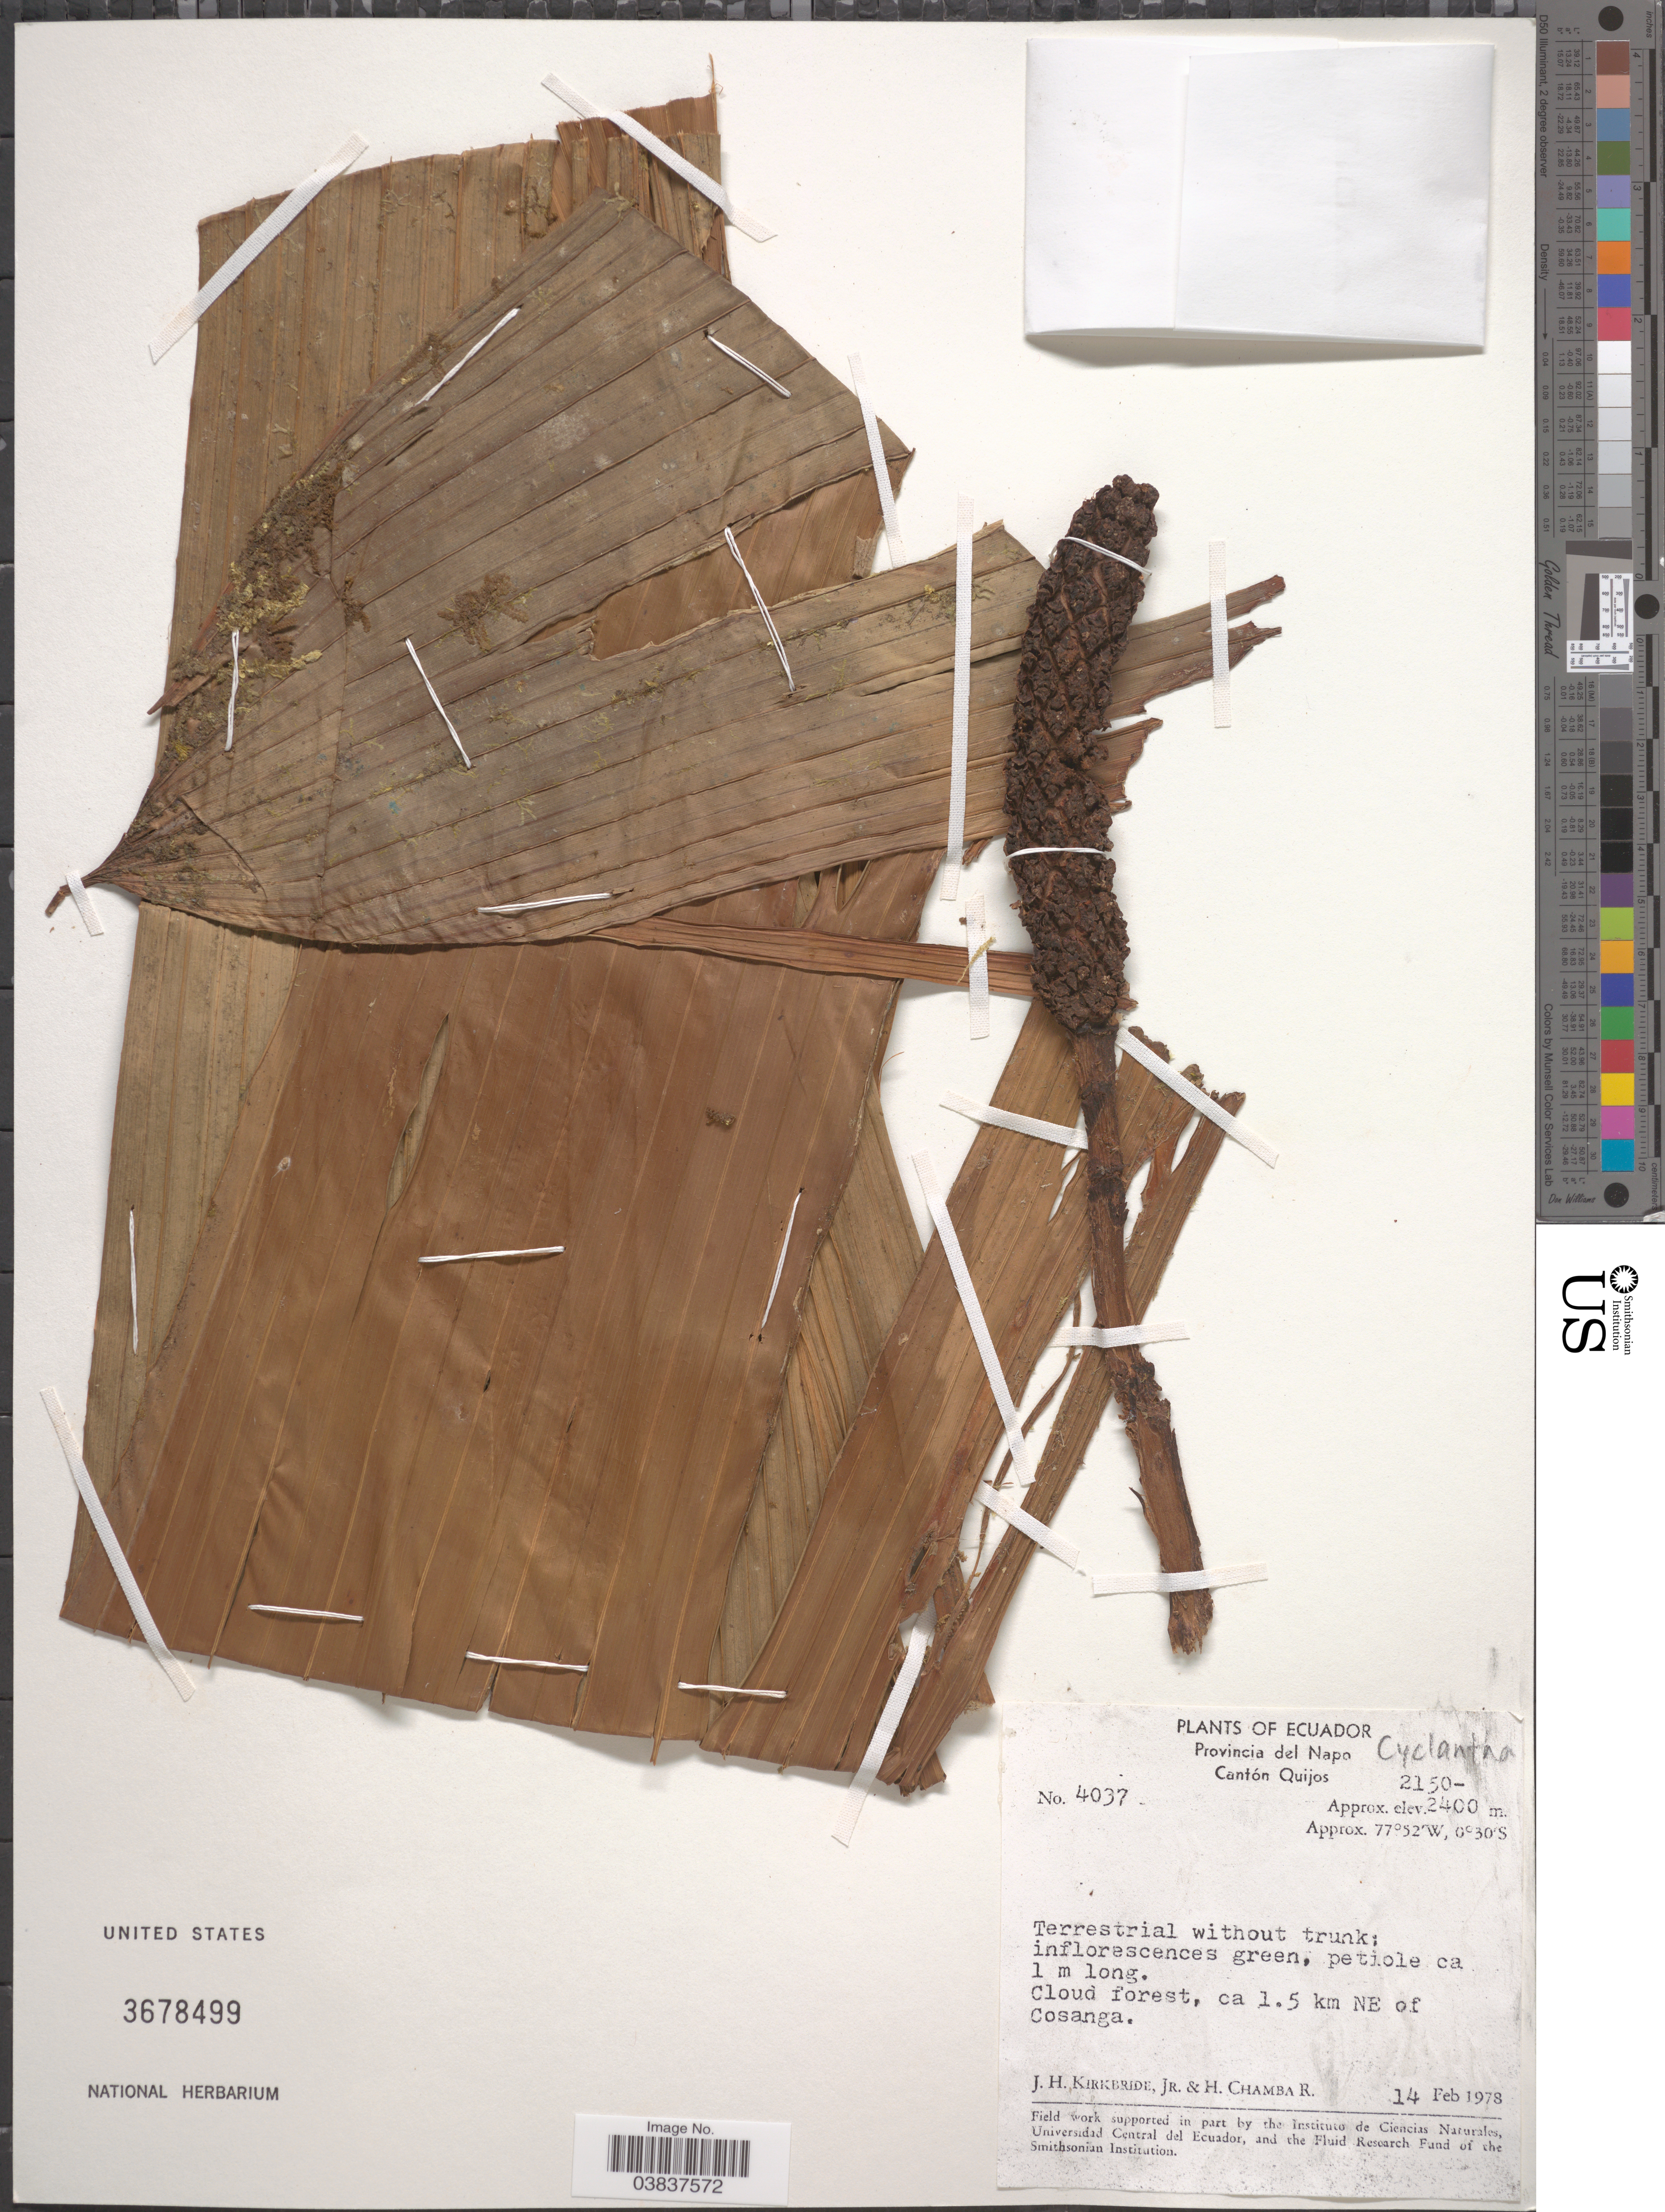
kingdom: Plantae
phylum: Tracheophyta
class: Liliopsida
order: Pandanales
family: Cyclanthaceae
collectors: J. H. Kirkbride & H. Chamba R.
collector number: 4037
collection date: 1978-02-14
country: Ecuador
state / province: Napo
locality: Cantón Quijos. Ca 1.5 km NE of Cosanga.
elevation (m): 2150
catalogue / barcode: US 3678499